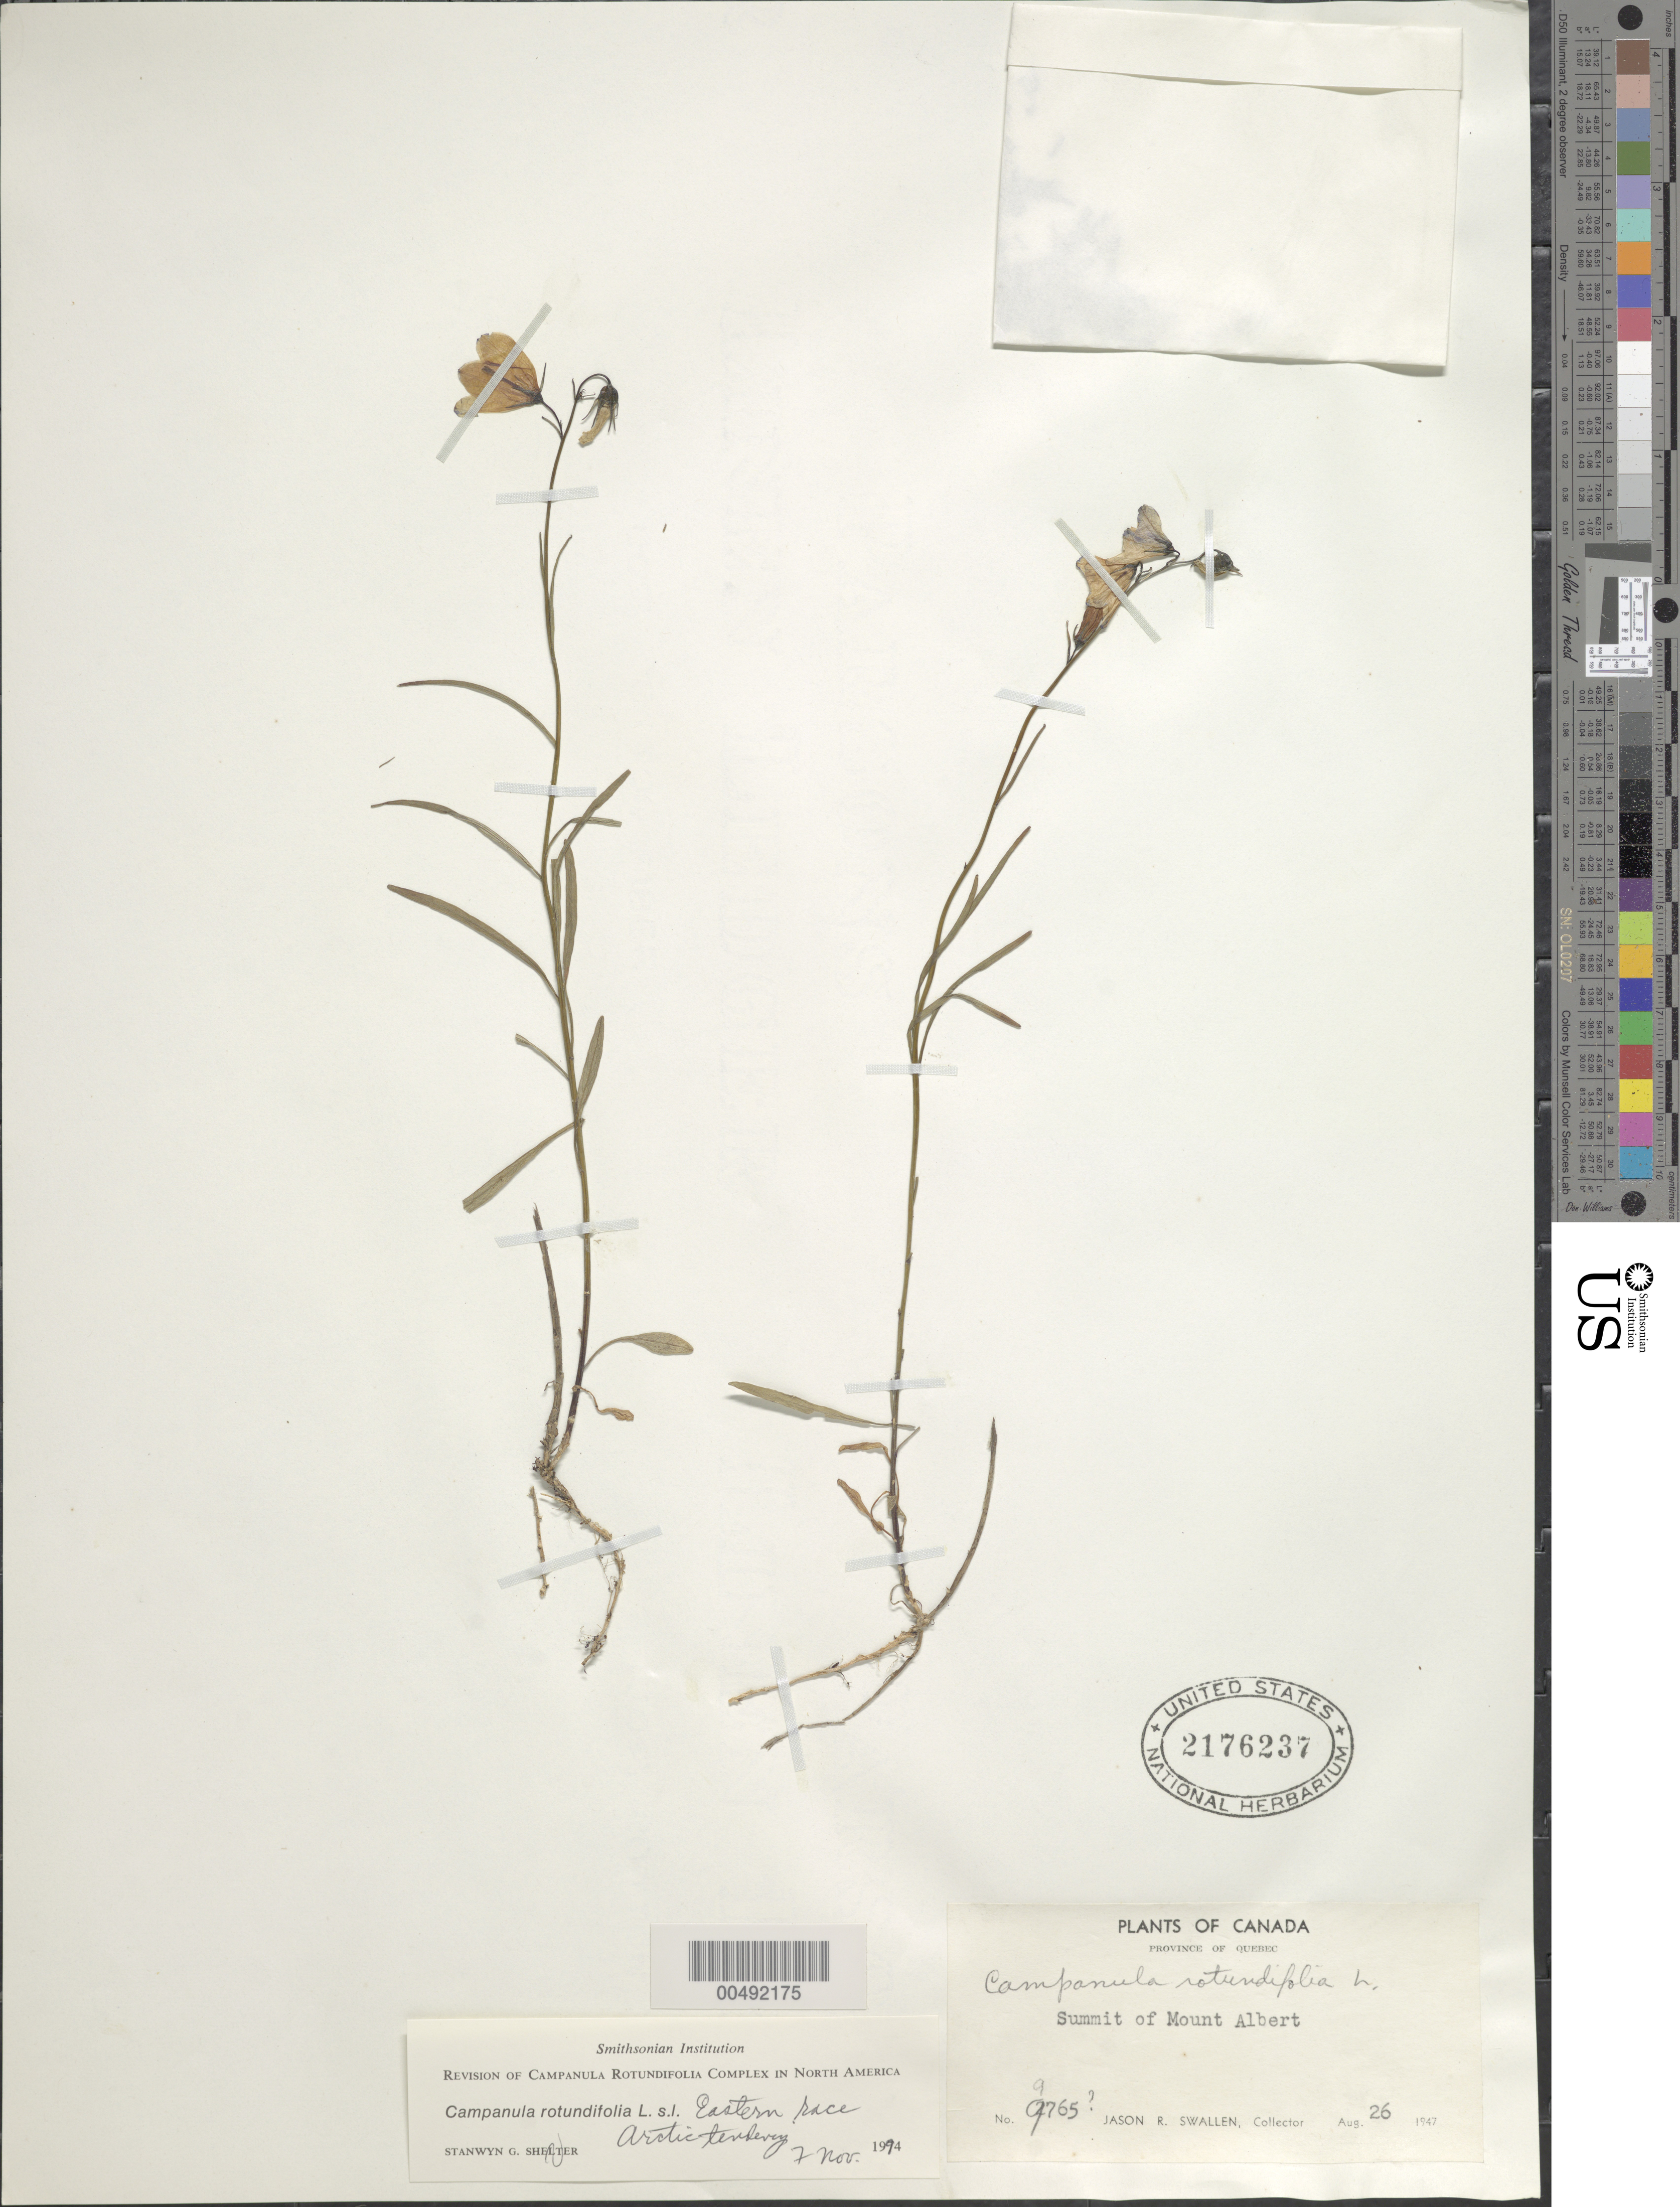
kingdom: Plantae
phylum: Tracheophyta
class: Magnoliopsida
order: Asterales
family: Campanulaceae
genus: Campanula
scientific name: Campanula rotundifolia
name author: L.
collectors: J. R. Swallen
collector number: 9765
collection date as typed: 26 Aug 1947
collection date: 1947-08-26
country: Canada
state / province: Quebec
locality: summit of Mount Albert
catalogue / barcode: US 2176237